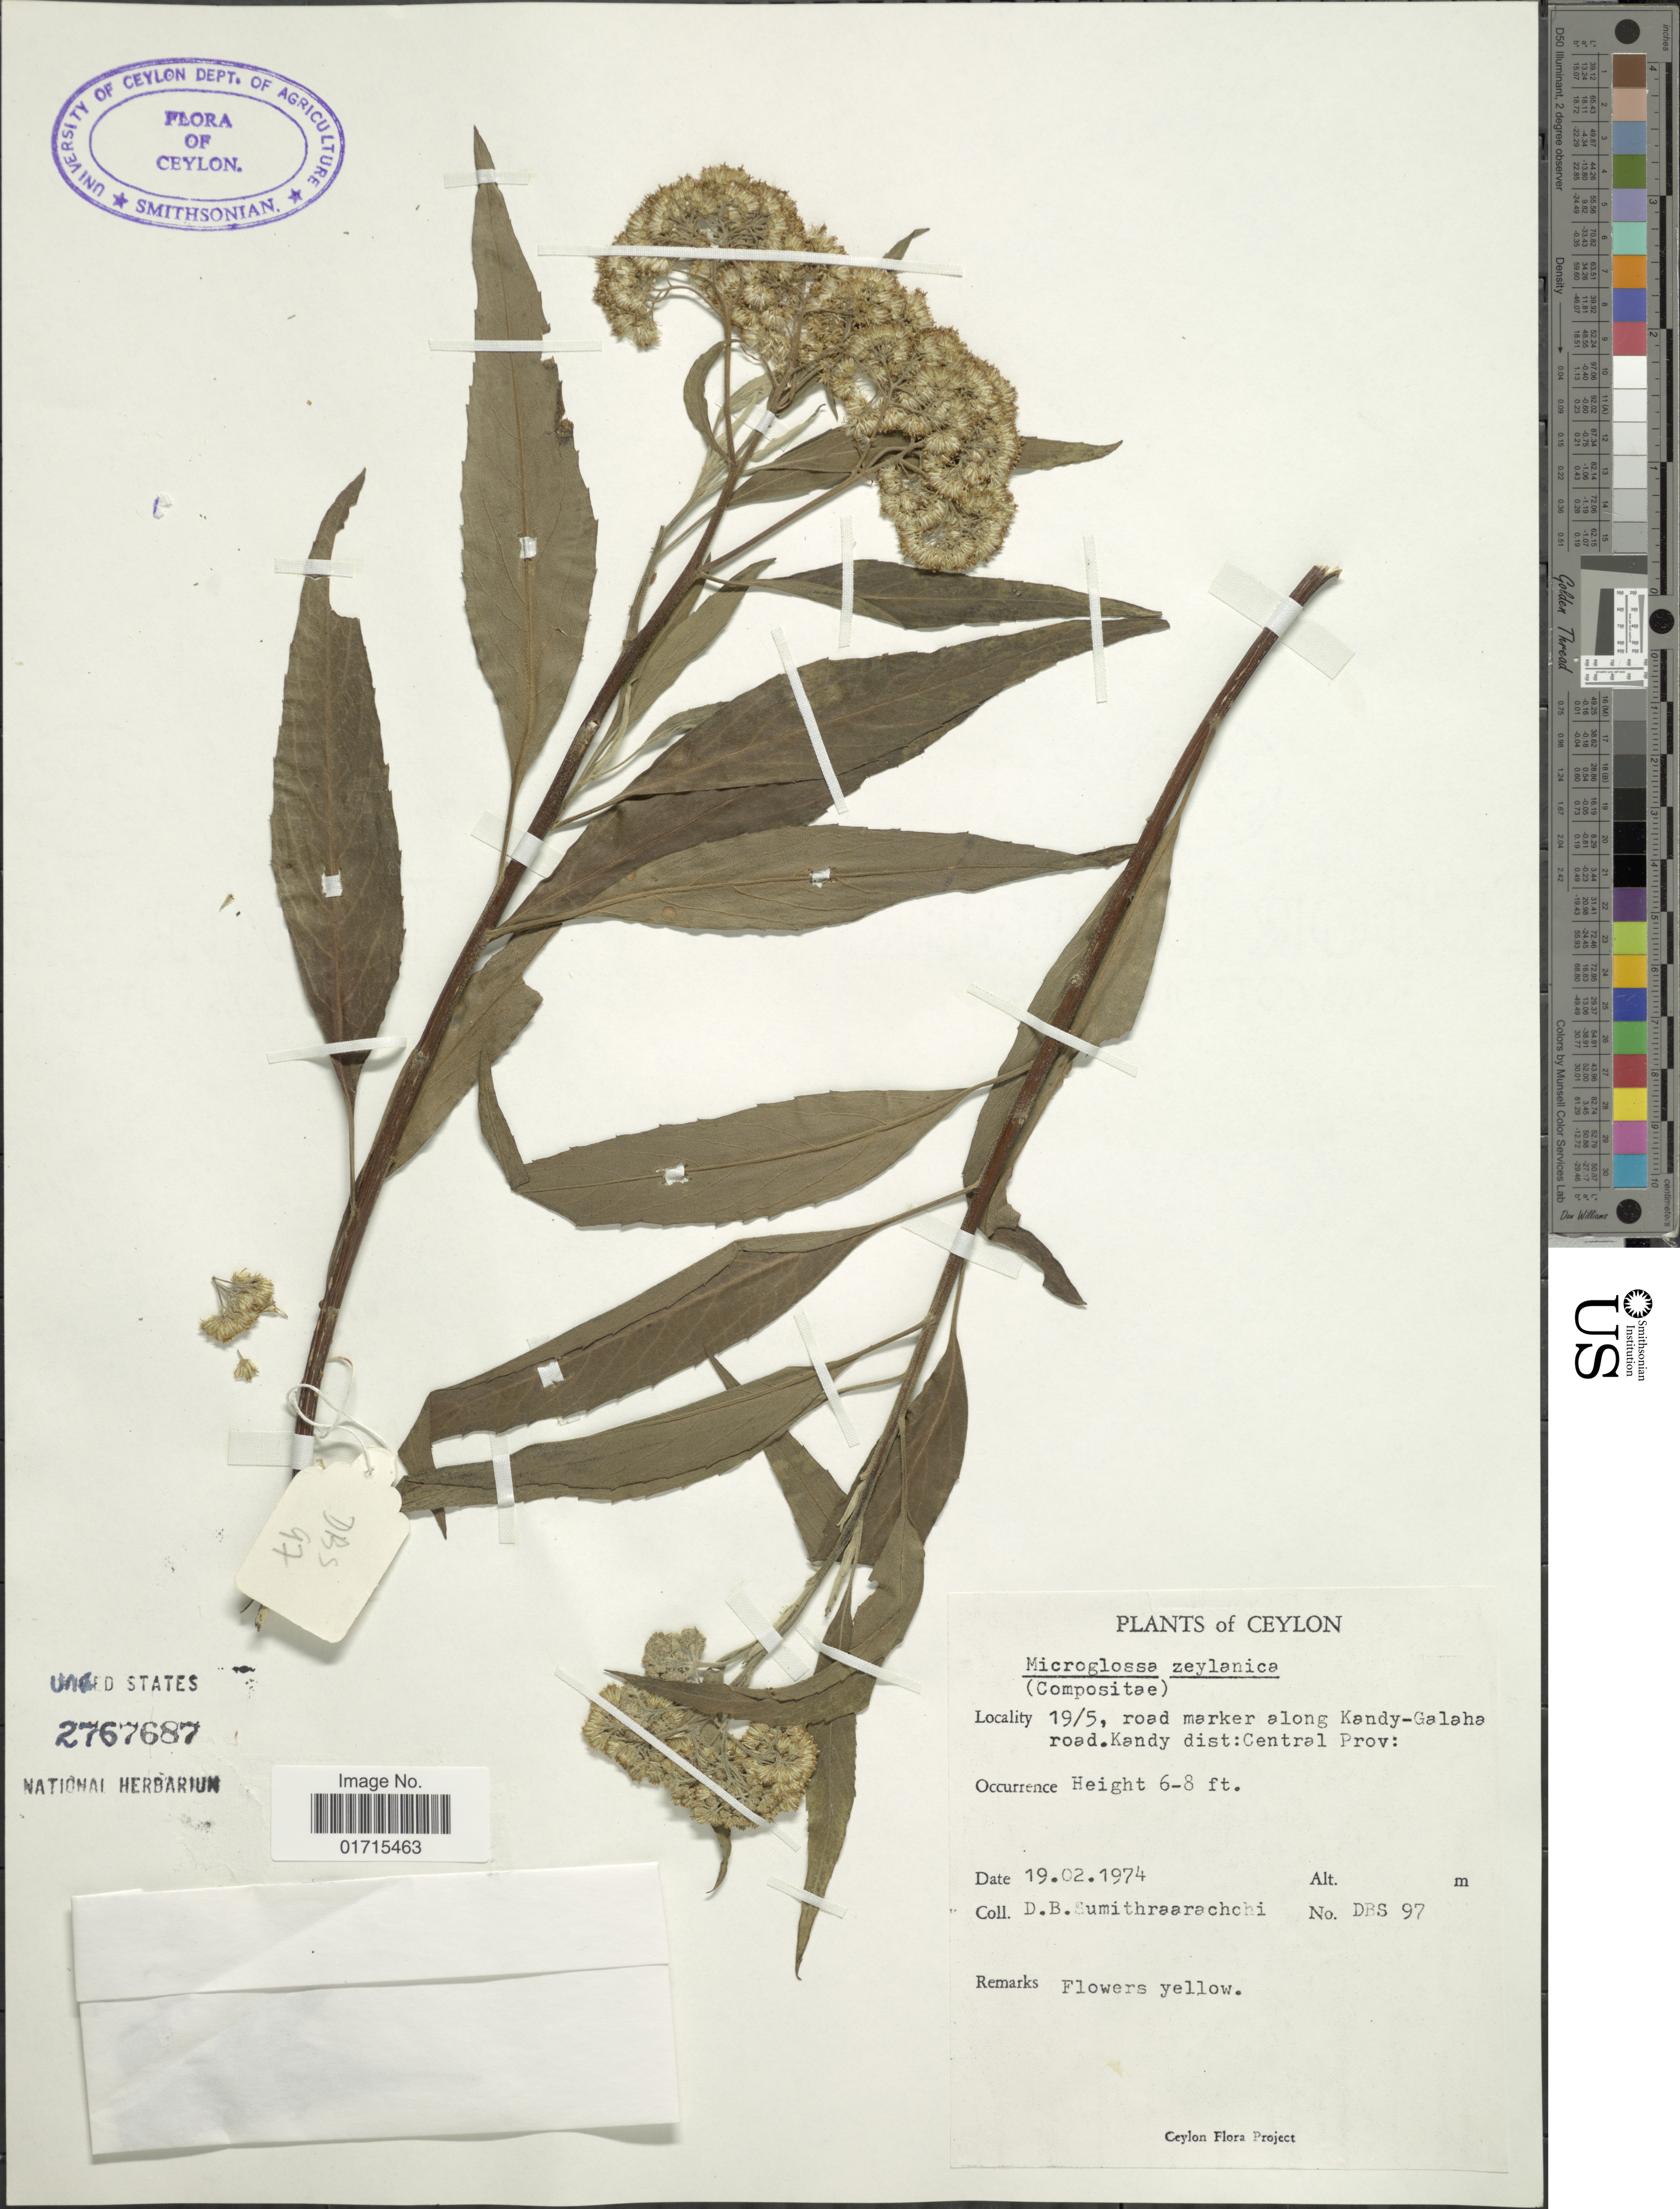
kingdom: Plantae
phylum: Tracheophyta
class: Magnoliopsida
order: Asterales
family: Asteraceae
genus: Microglossa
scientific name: Microglossa zeylanica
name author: (Arn.) Benth. & Hook. f.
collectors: D. B. Sumithraarachchi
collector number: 97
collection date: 1974-02-19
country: Sri Lanka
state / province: Central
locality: Ceylon. 19/5, road marker along Kandy-Galaha road. Kandy dist: Central Prov.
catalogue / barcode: US 2767687